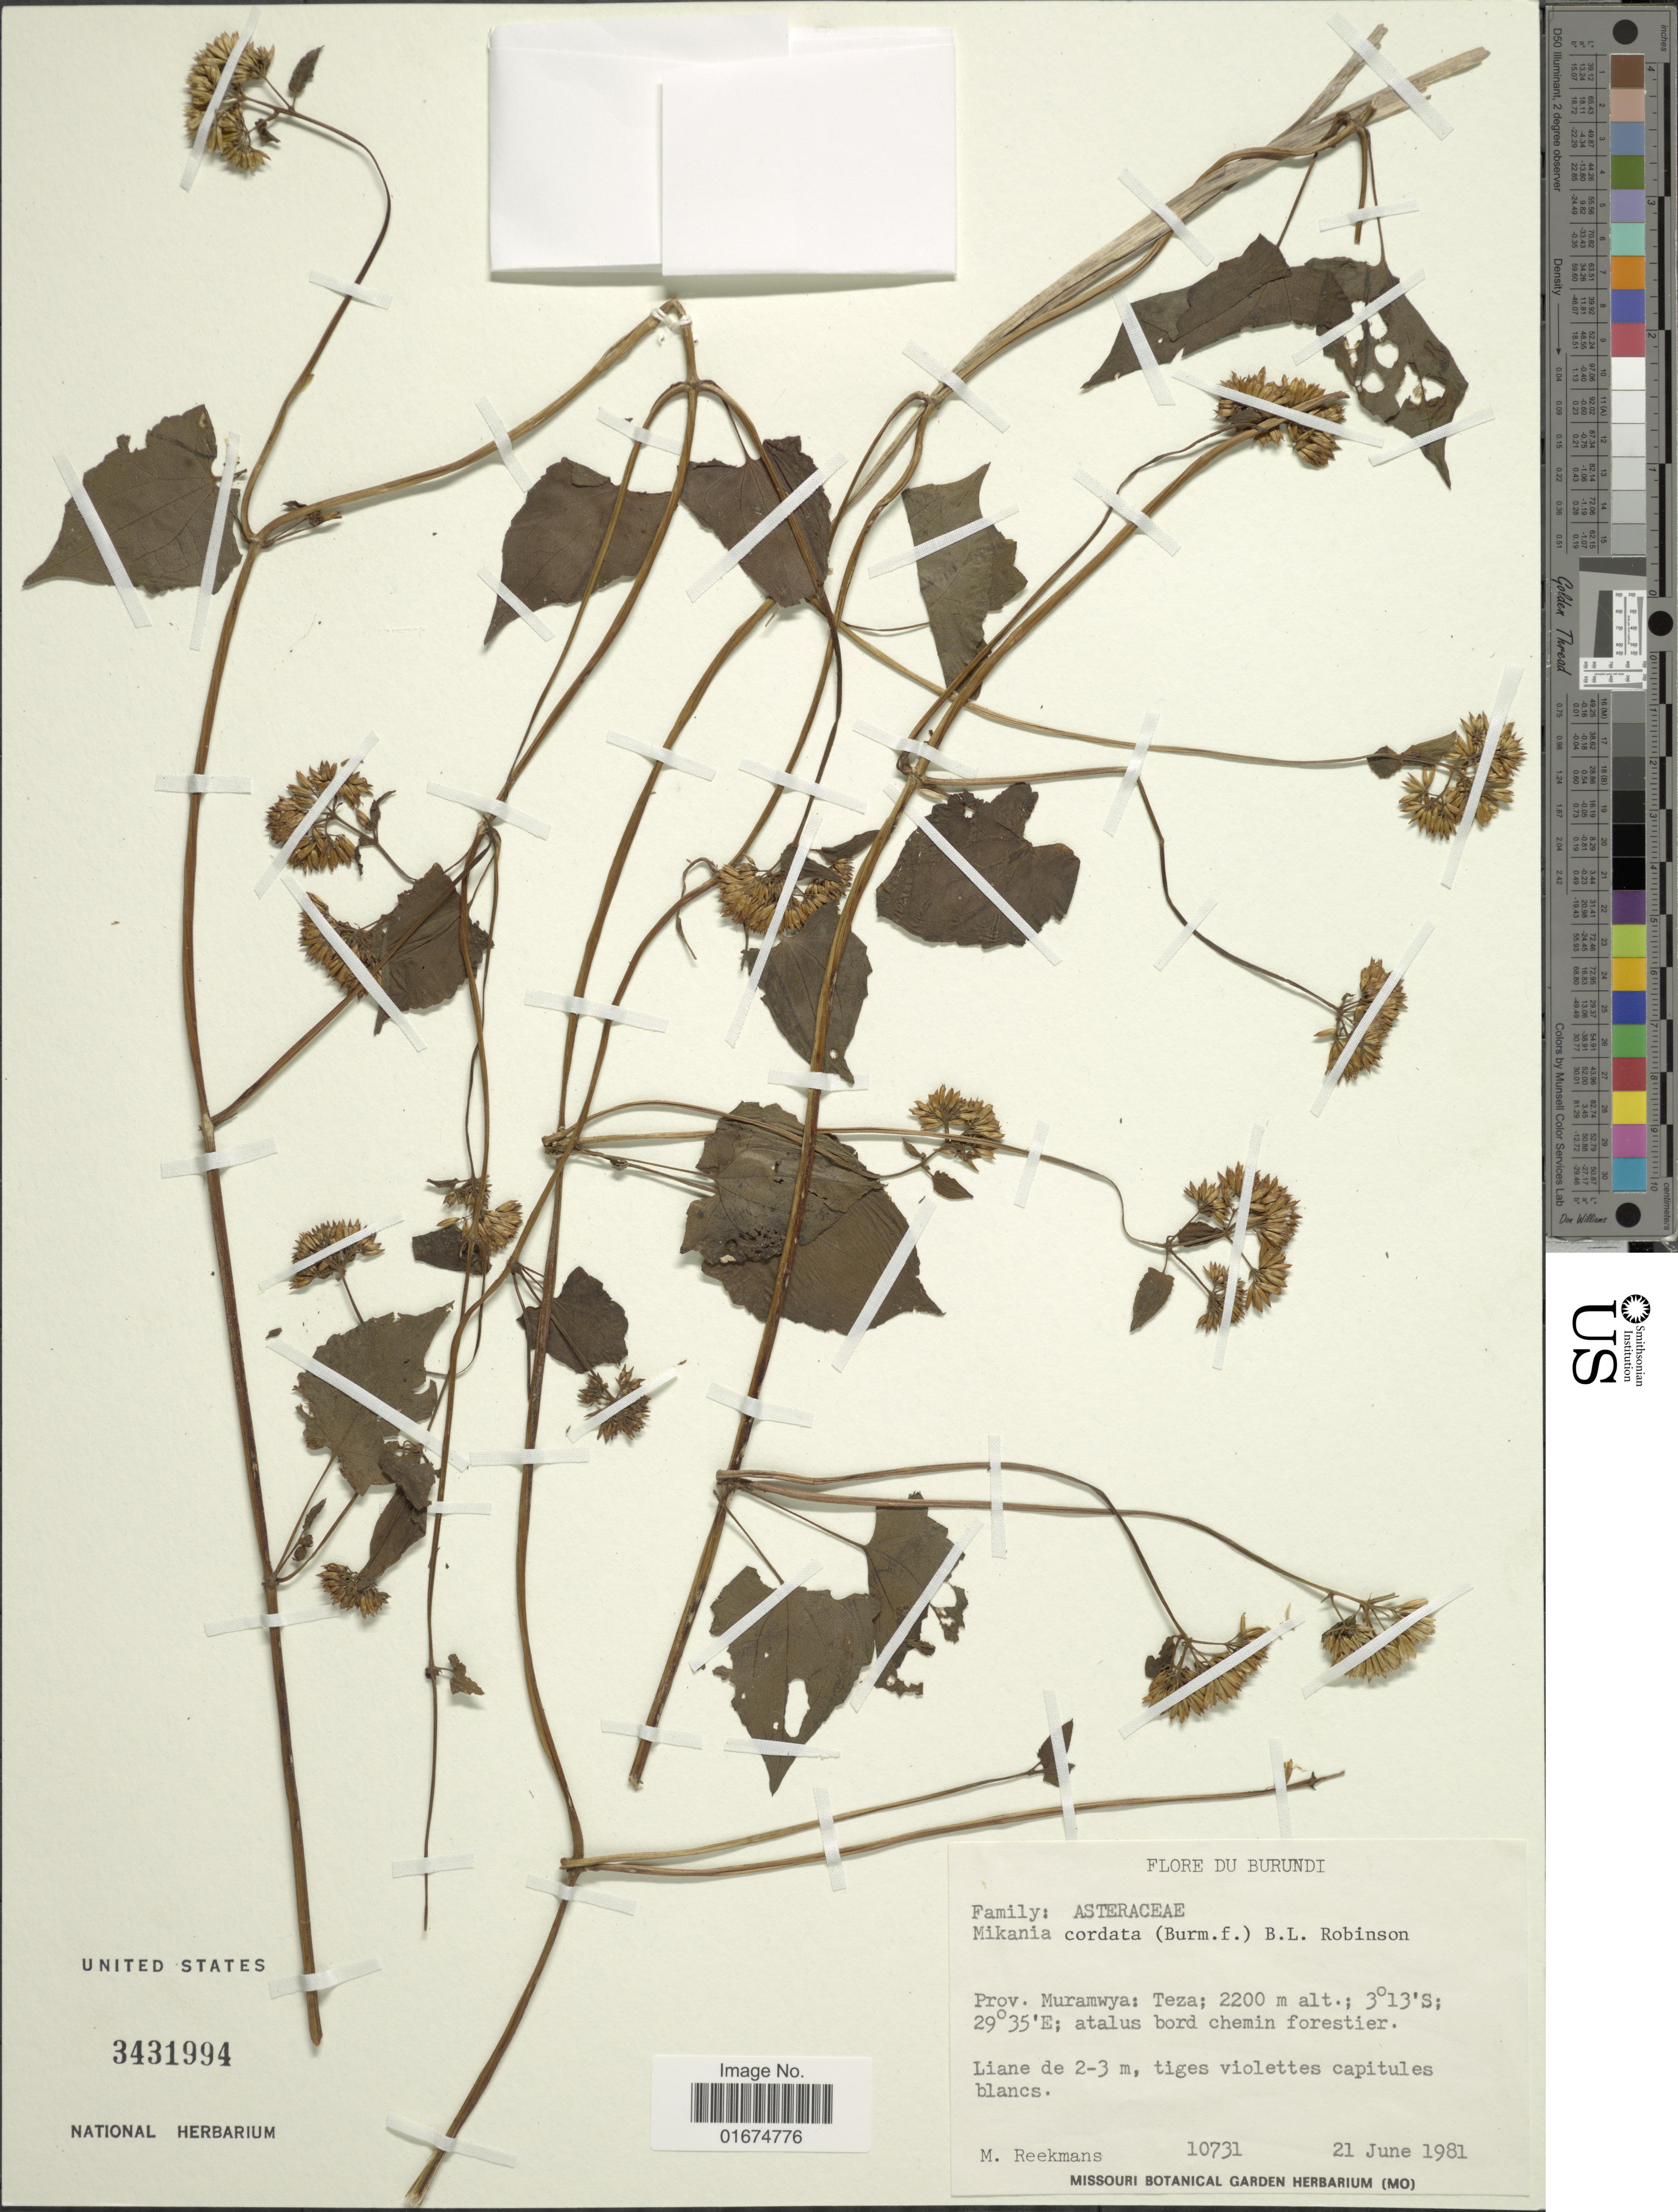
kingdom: Plantae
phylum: Tracheophyta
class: Magnoliopsida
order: Asterales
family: Asteraceae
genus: Mikania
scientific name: Mikania cordata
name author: (Burm. f.) B.L. Rob.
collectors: M. Reekmans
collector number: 10731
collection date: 1981-06-21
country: Burundi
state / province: Muramvya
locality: Teza, atalus bord chemin forestier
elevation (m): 2200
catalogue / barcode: US 3431994